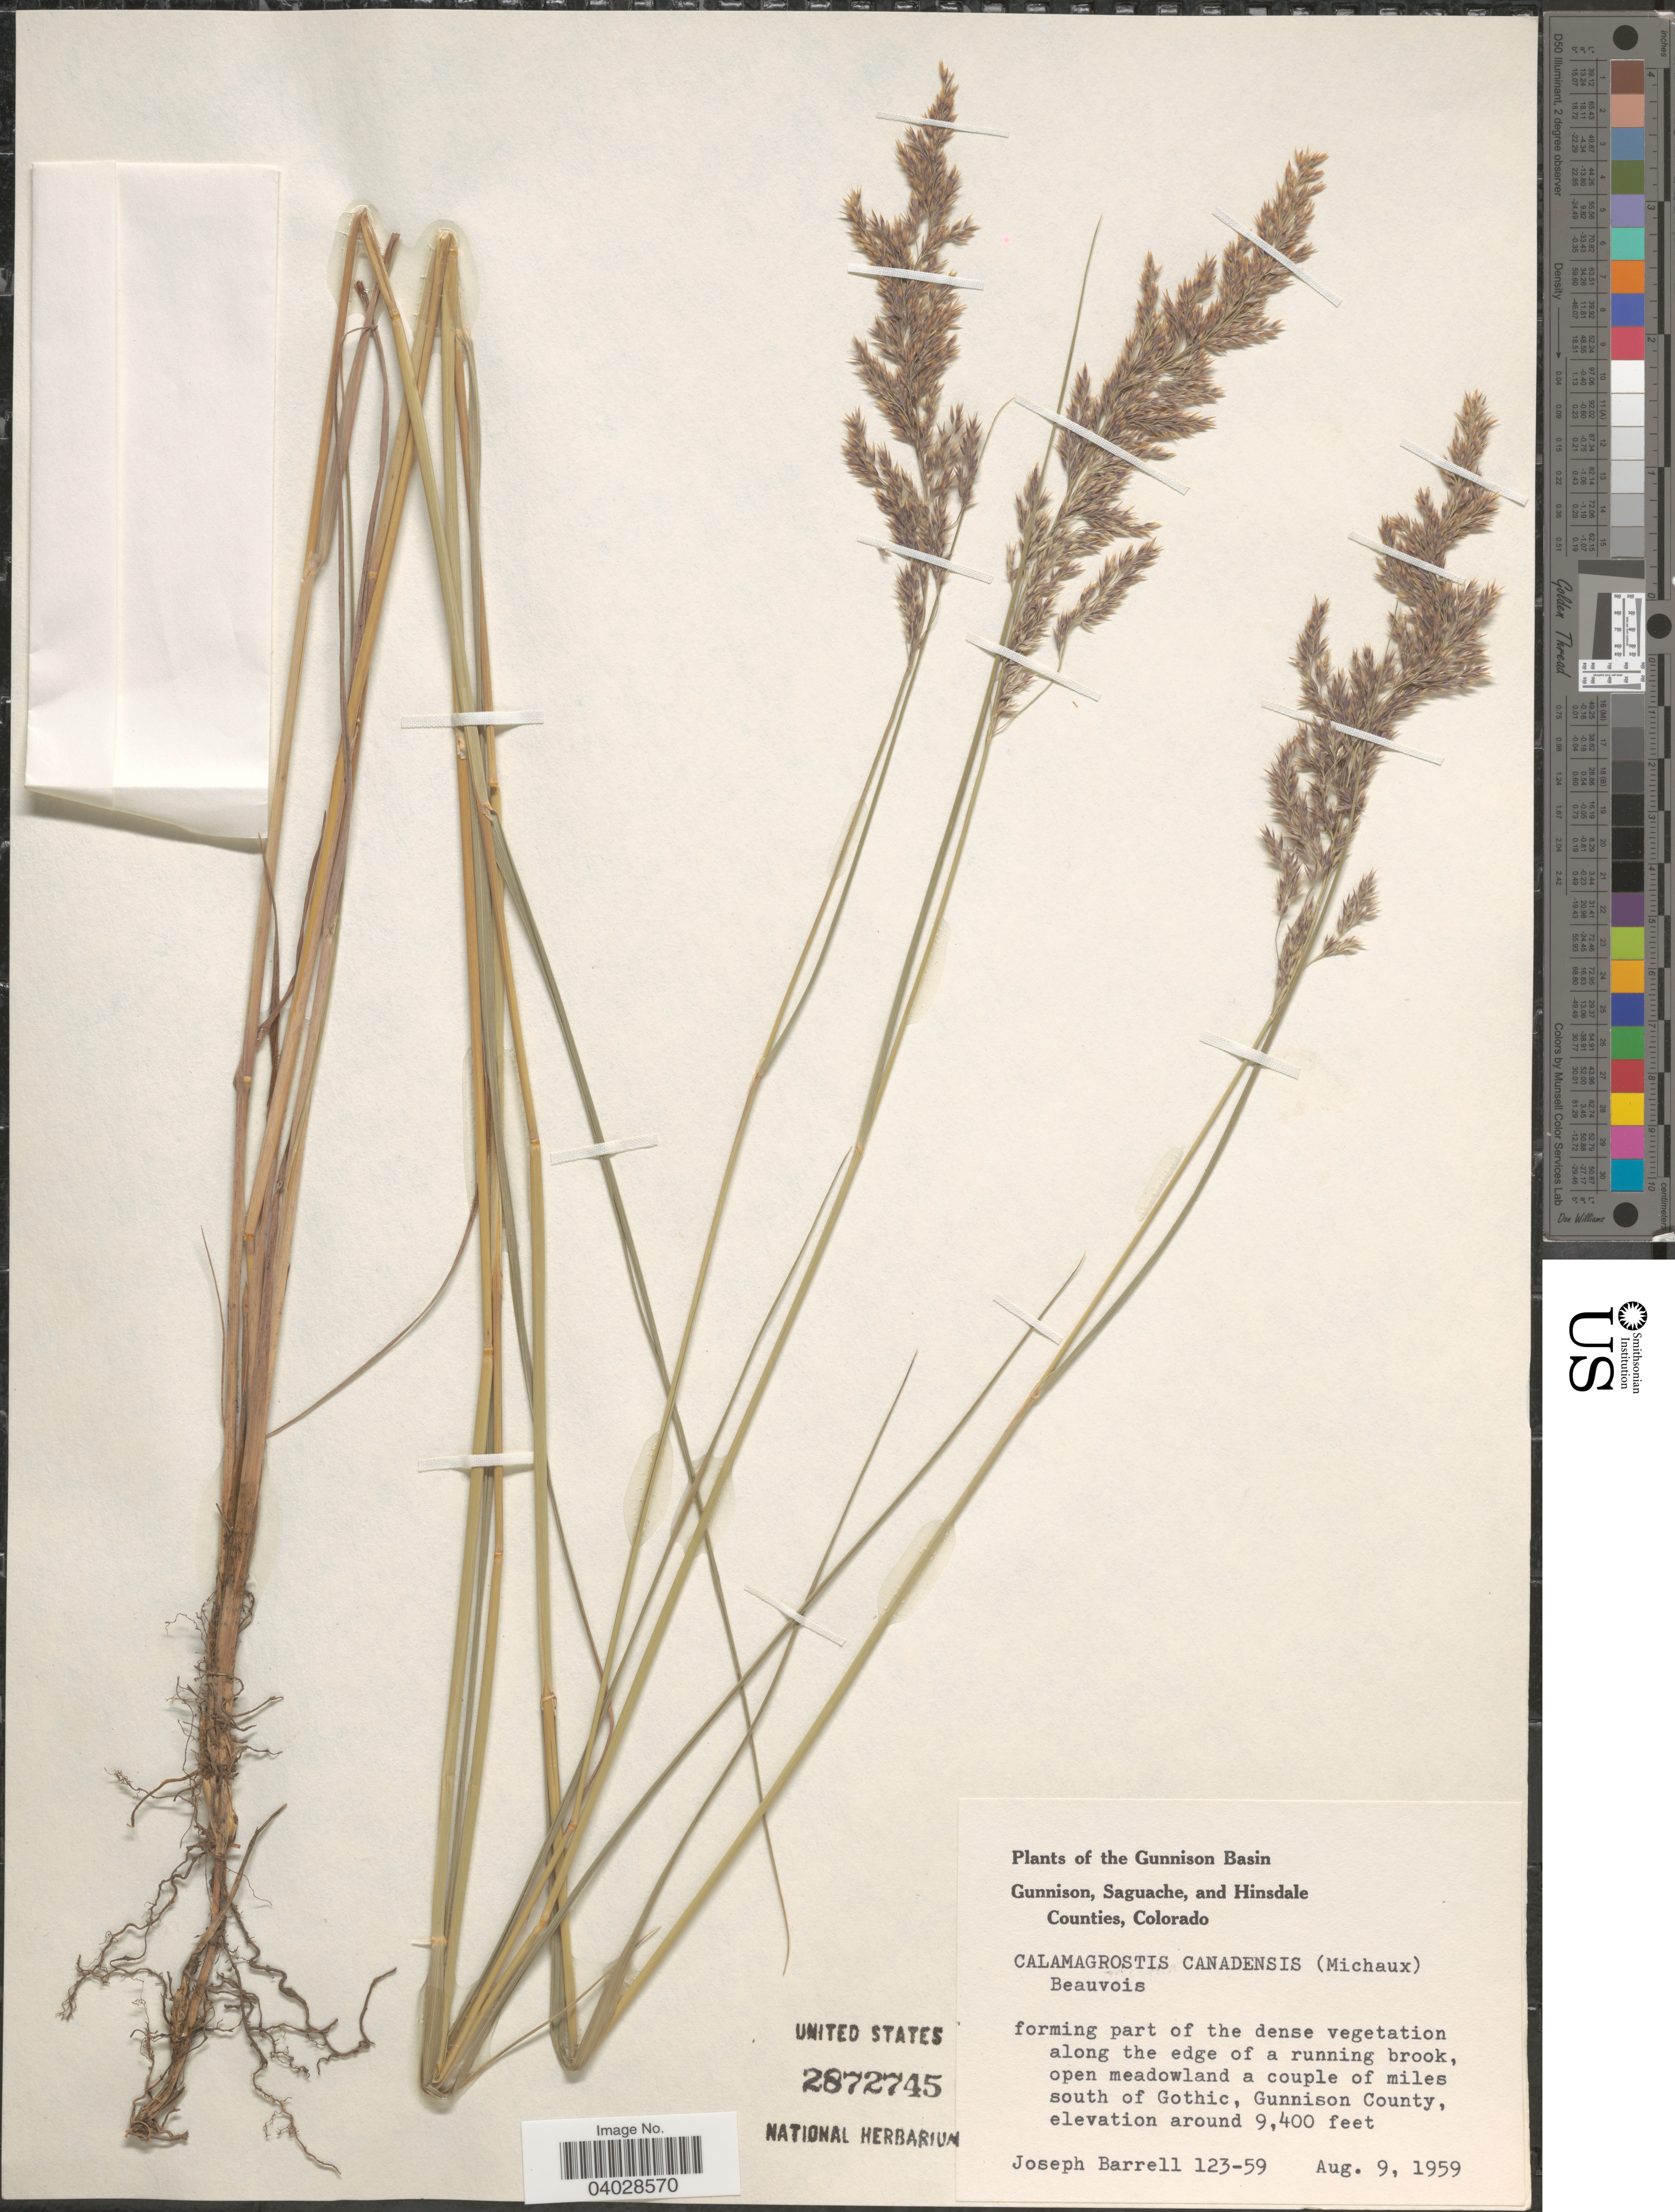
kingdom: Plantae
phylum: Tracheophyta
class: Liliopsida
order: Poales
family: Poaceae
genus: Calamagrostis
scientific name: Calamagrostis canadensis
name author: (Michx.) P. Beauv.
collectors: J. Barrell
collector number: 123-59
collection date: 1959-08-09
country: United States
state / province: Colorado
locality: The Gunnison Basin. Open meadowland a couple of miles south of Gothic, Gunnison County.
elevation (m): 2865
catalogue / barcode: US 2872745